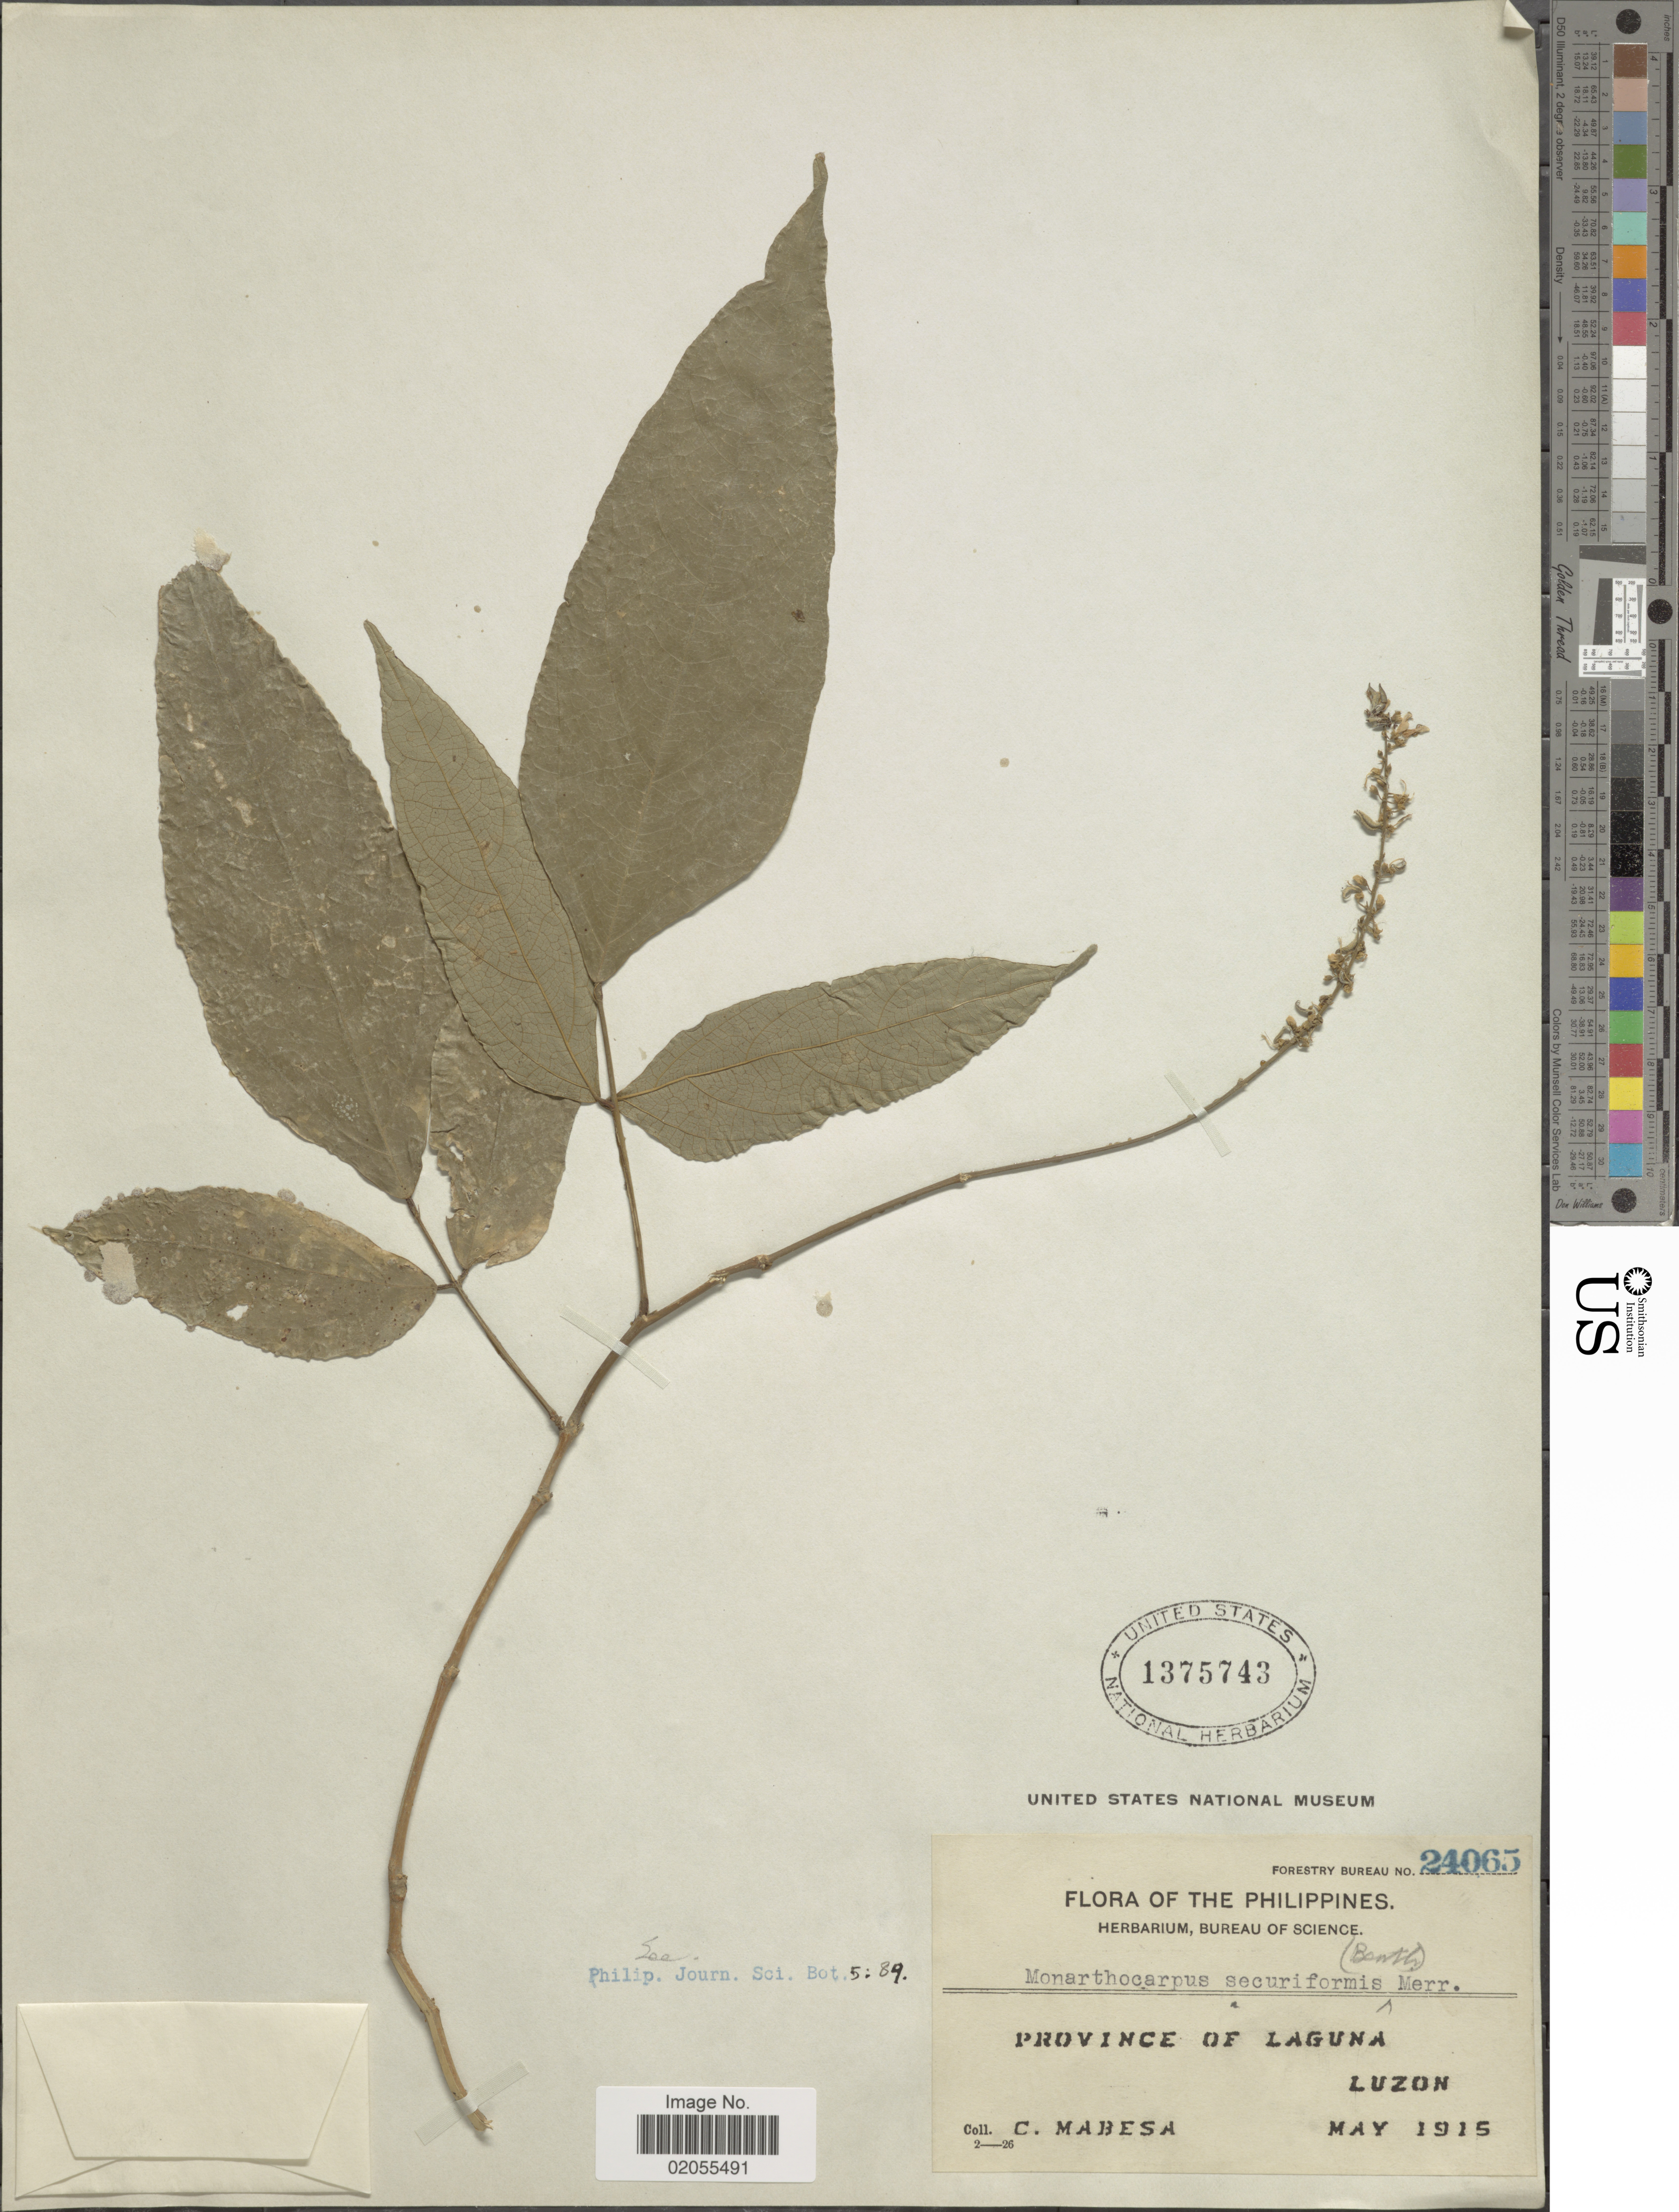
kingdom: Plantae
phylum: Tracheophyta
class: Magnoliopsida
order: Fabales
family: Fabaceae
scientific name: Monarthocarpus sp.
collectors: C. Mabesa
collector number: Forestry Bureau 24065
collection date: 1915-05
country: Philippines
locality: Province of Laguna, Luzon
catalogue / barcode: US 1375743